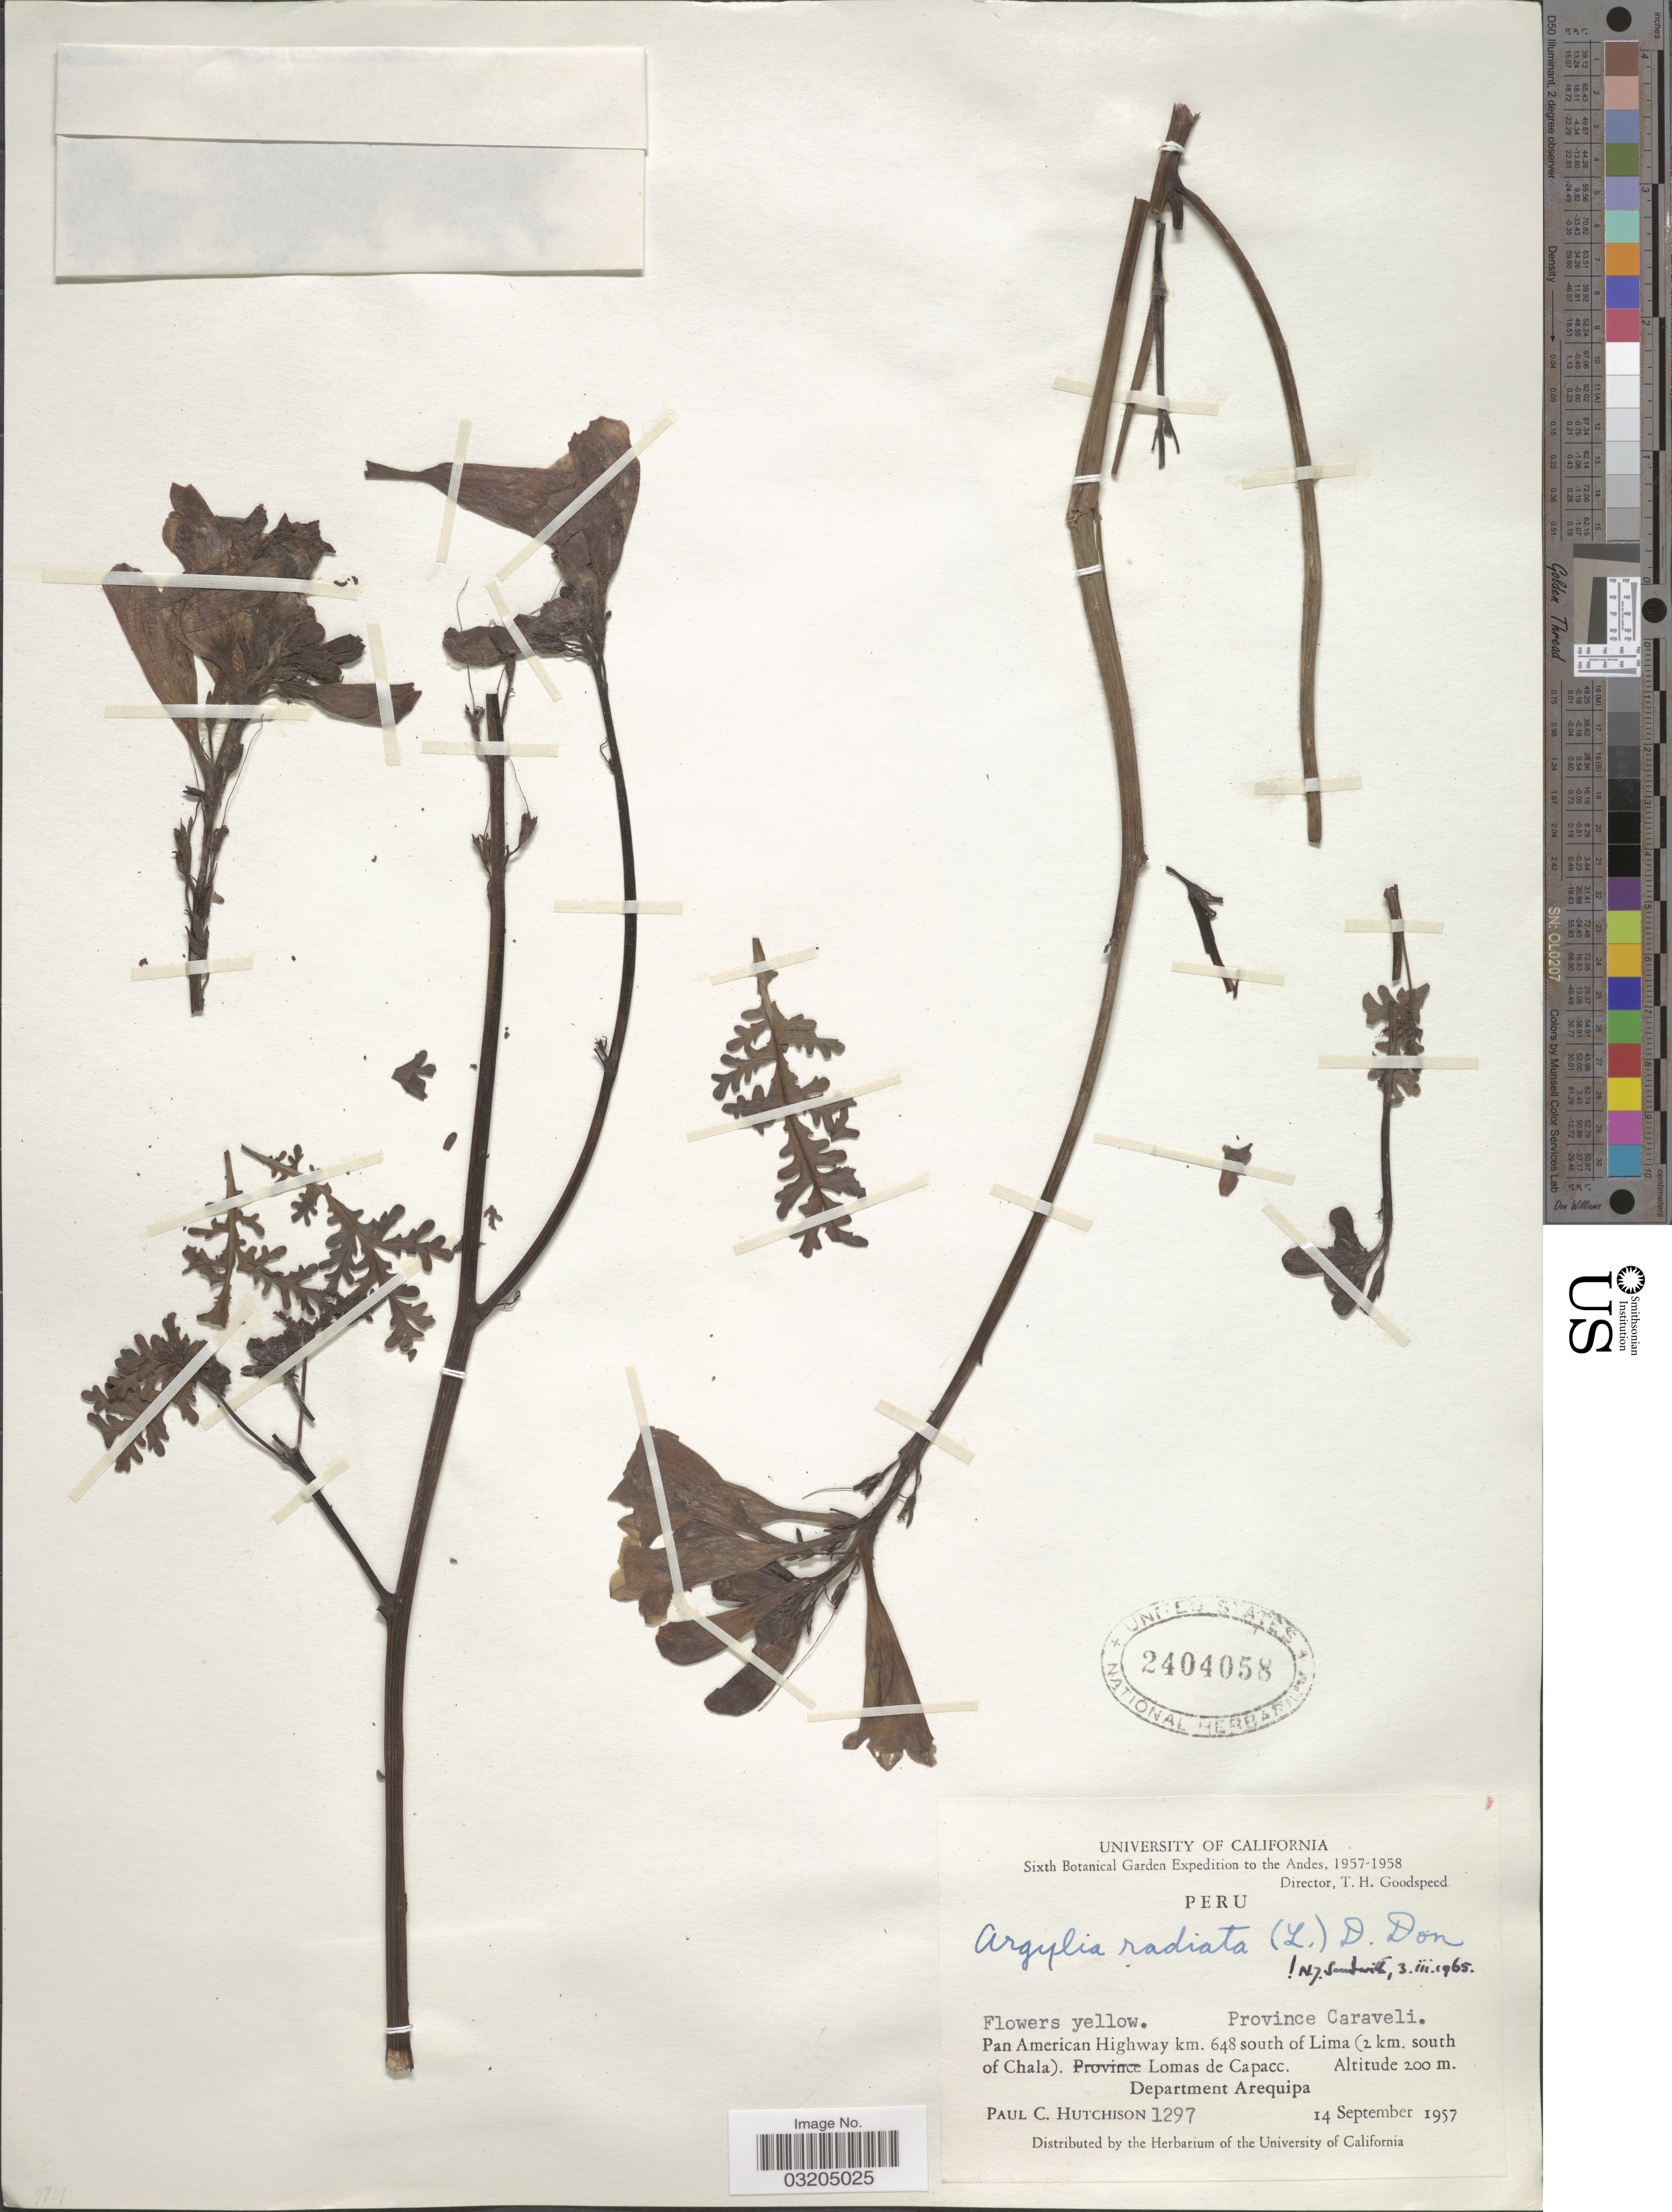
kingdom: Plantae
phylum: Tracheophyta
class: Magnoliopsida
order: Lamiales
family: Bignoniaceae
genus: Argylia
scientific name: Argylia radiata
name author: (L.) D. Don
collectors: P. C. Hutchison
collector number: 1297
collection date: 1957-09-14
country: Peru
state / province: Arequipa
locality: Province Caraveli. Pan American Highway km. 648 south of Lima (2 km. south of Chala). Lomas de Capacc, Department Arequipa.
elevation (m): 200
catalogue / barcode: US 2404058